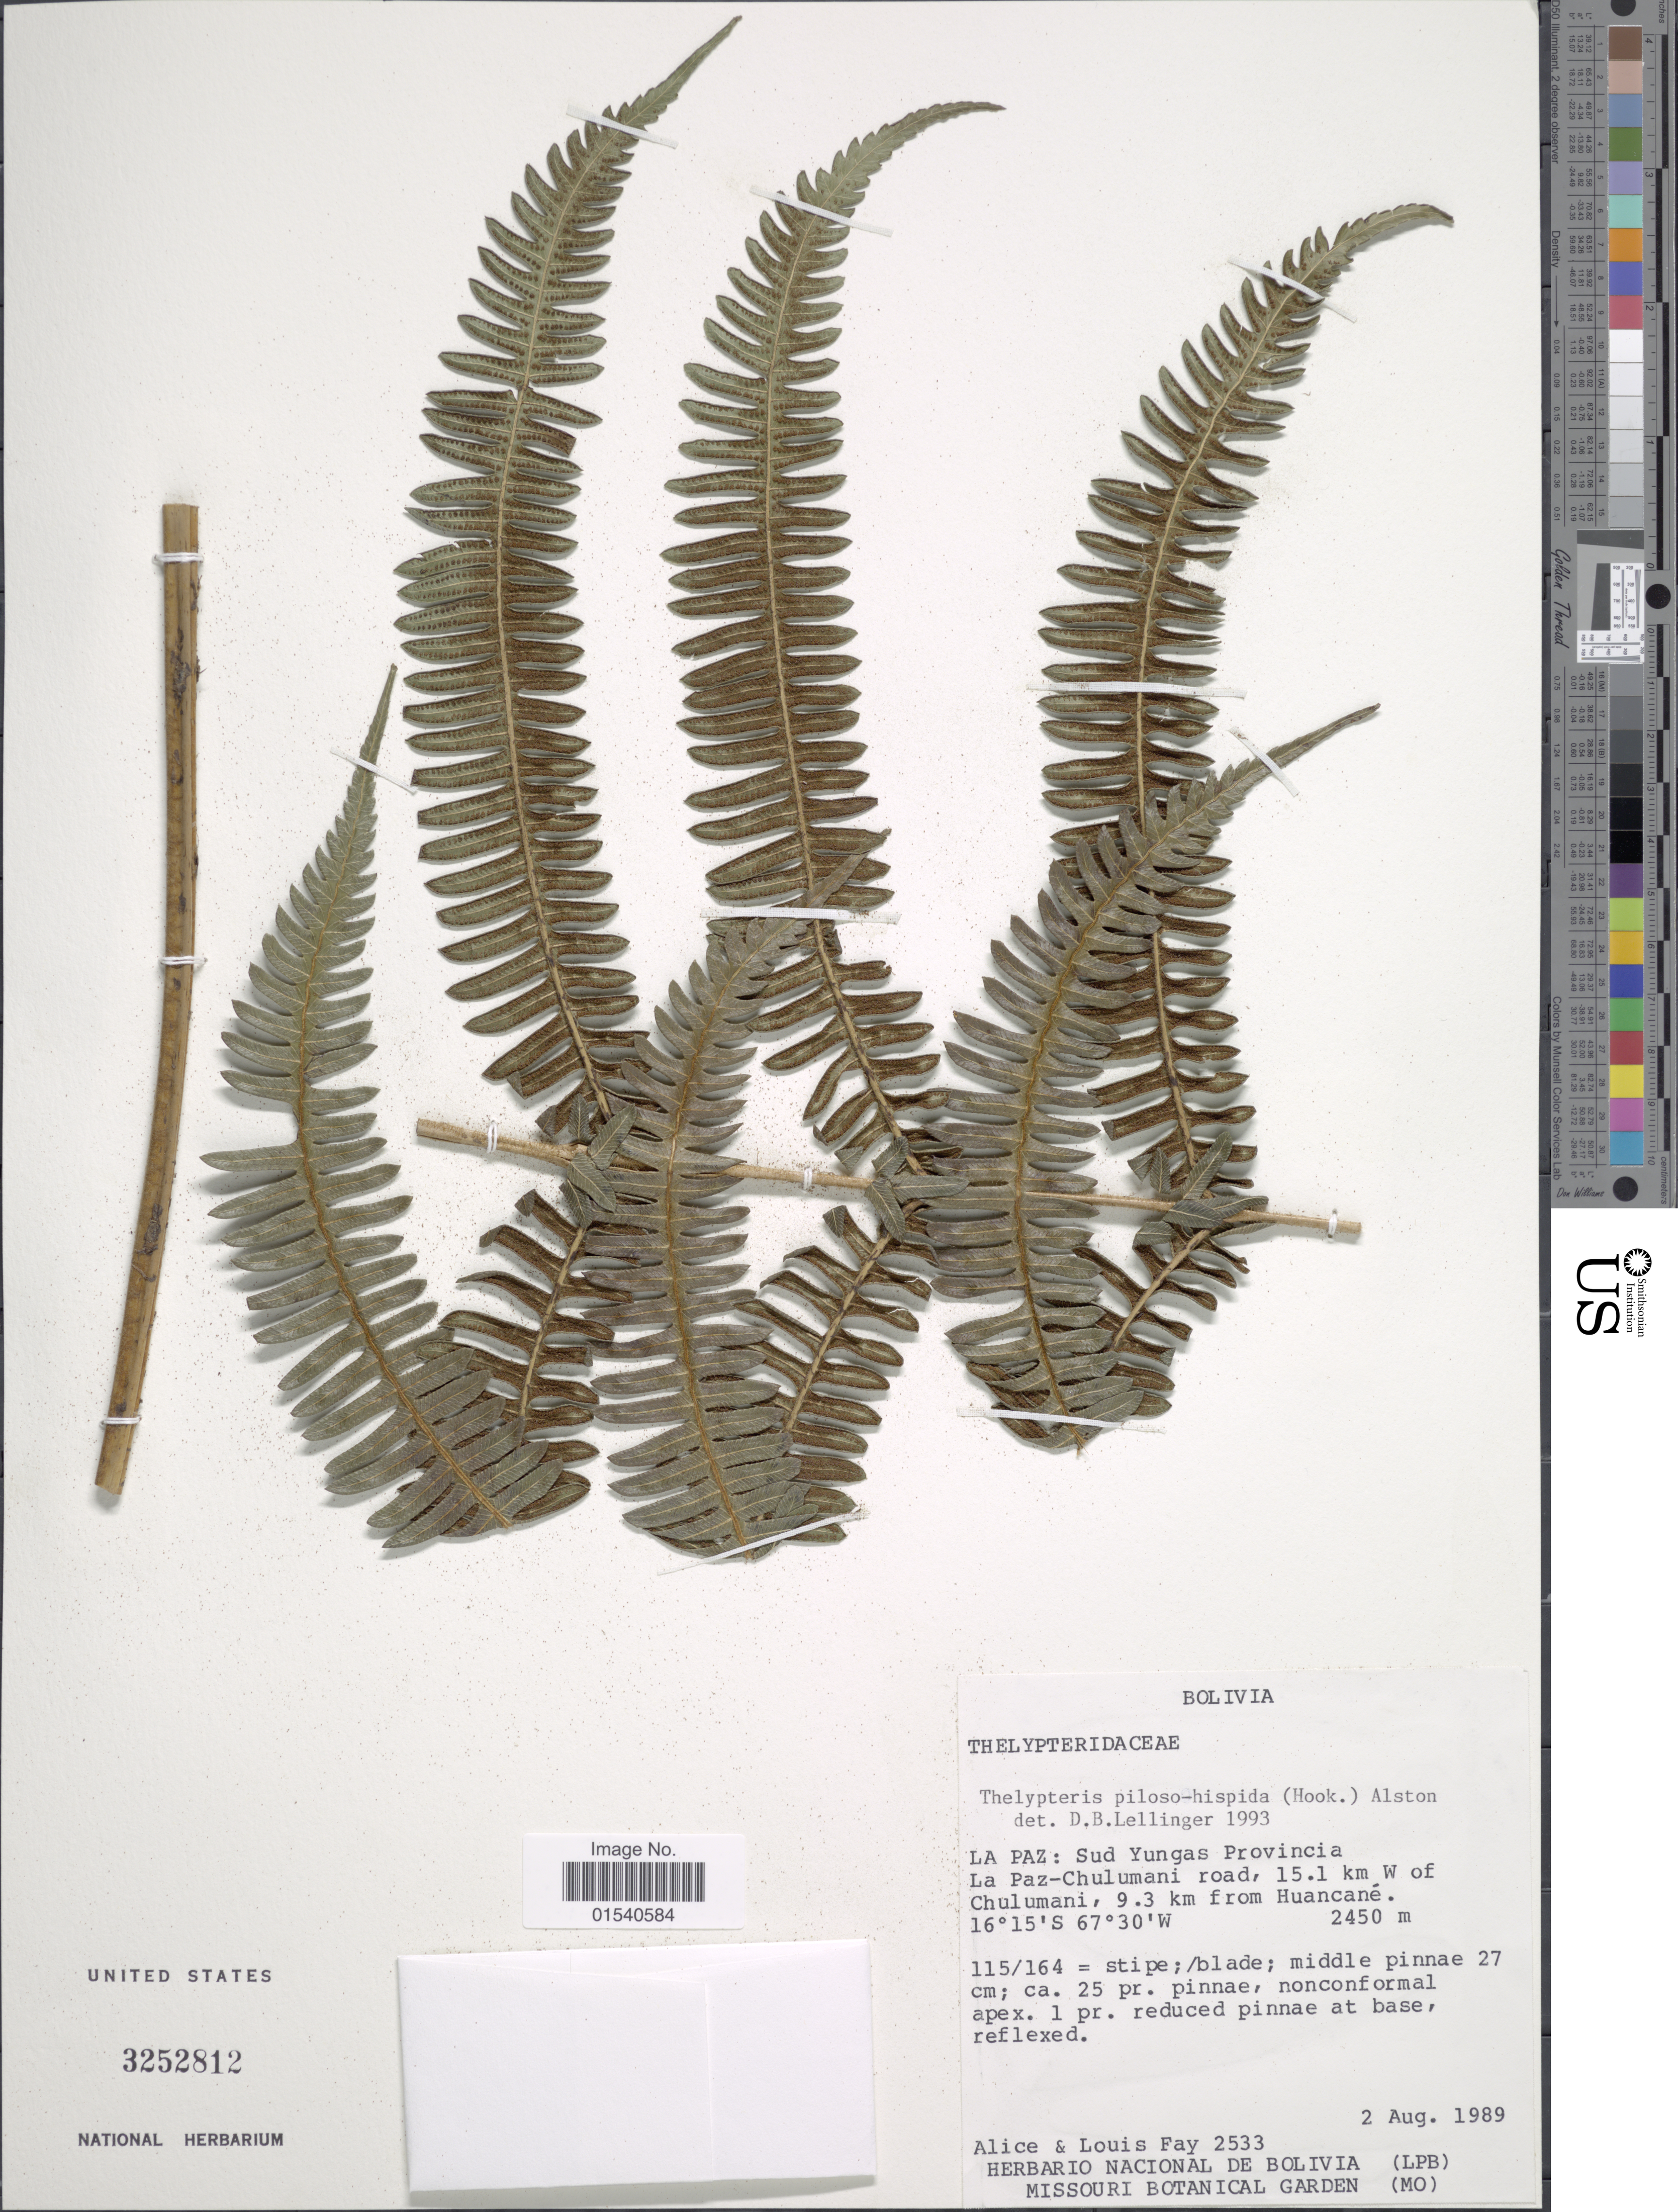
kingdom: Plantae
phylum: Tracheophyta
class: Polypodiopsida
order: Polypodiales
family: Thelypteridaceae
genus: Amauropelta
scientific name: Amauropelta pilosohispida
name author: (Hook.) A.R. Sm.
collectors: A. Fay & L. Fay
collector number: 2533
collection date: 1989-08-02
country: Bolivia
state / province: La Paz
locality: Sud Yungas Provincia La Paz-Chulumani road, 15.1 km W of Chulumani, 9.3 km from Huancané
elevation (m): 2450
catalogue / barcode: US 3252812